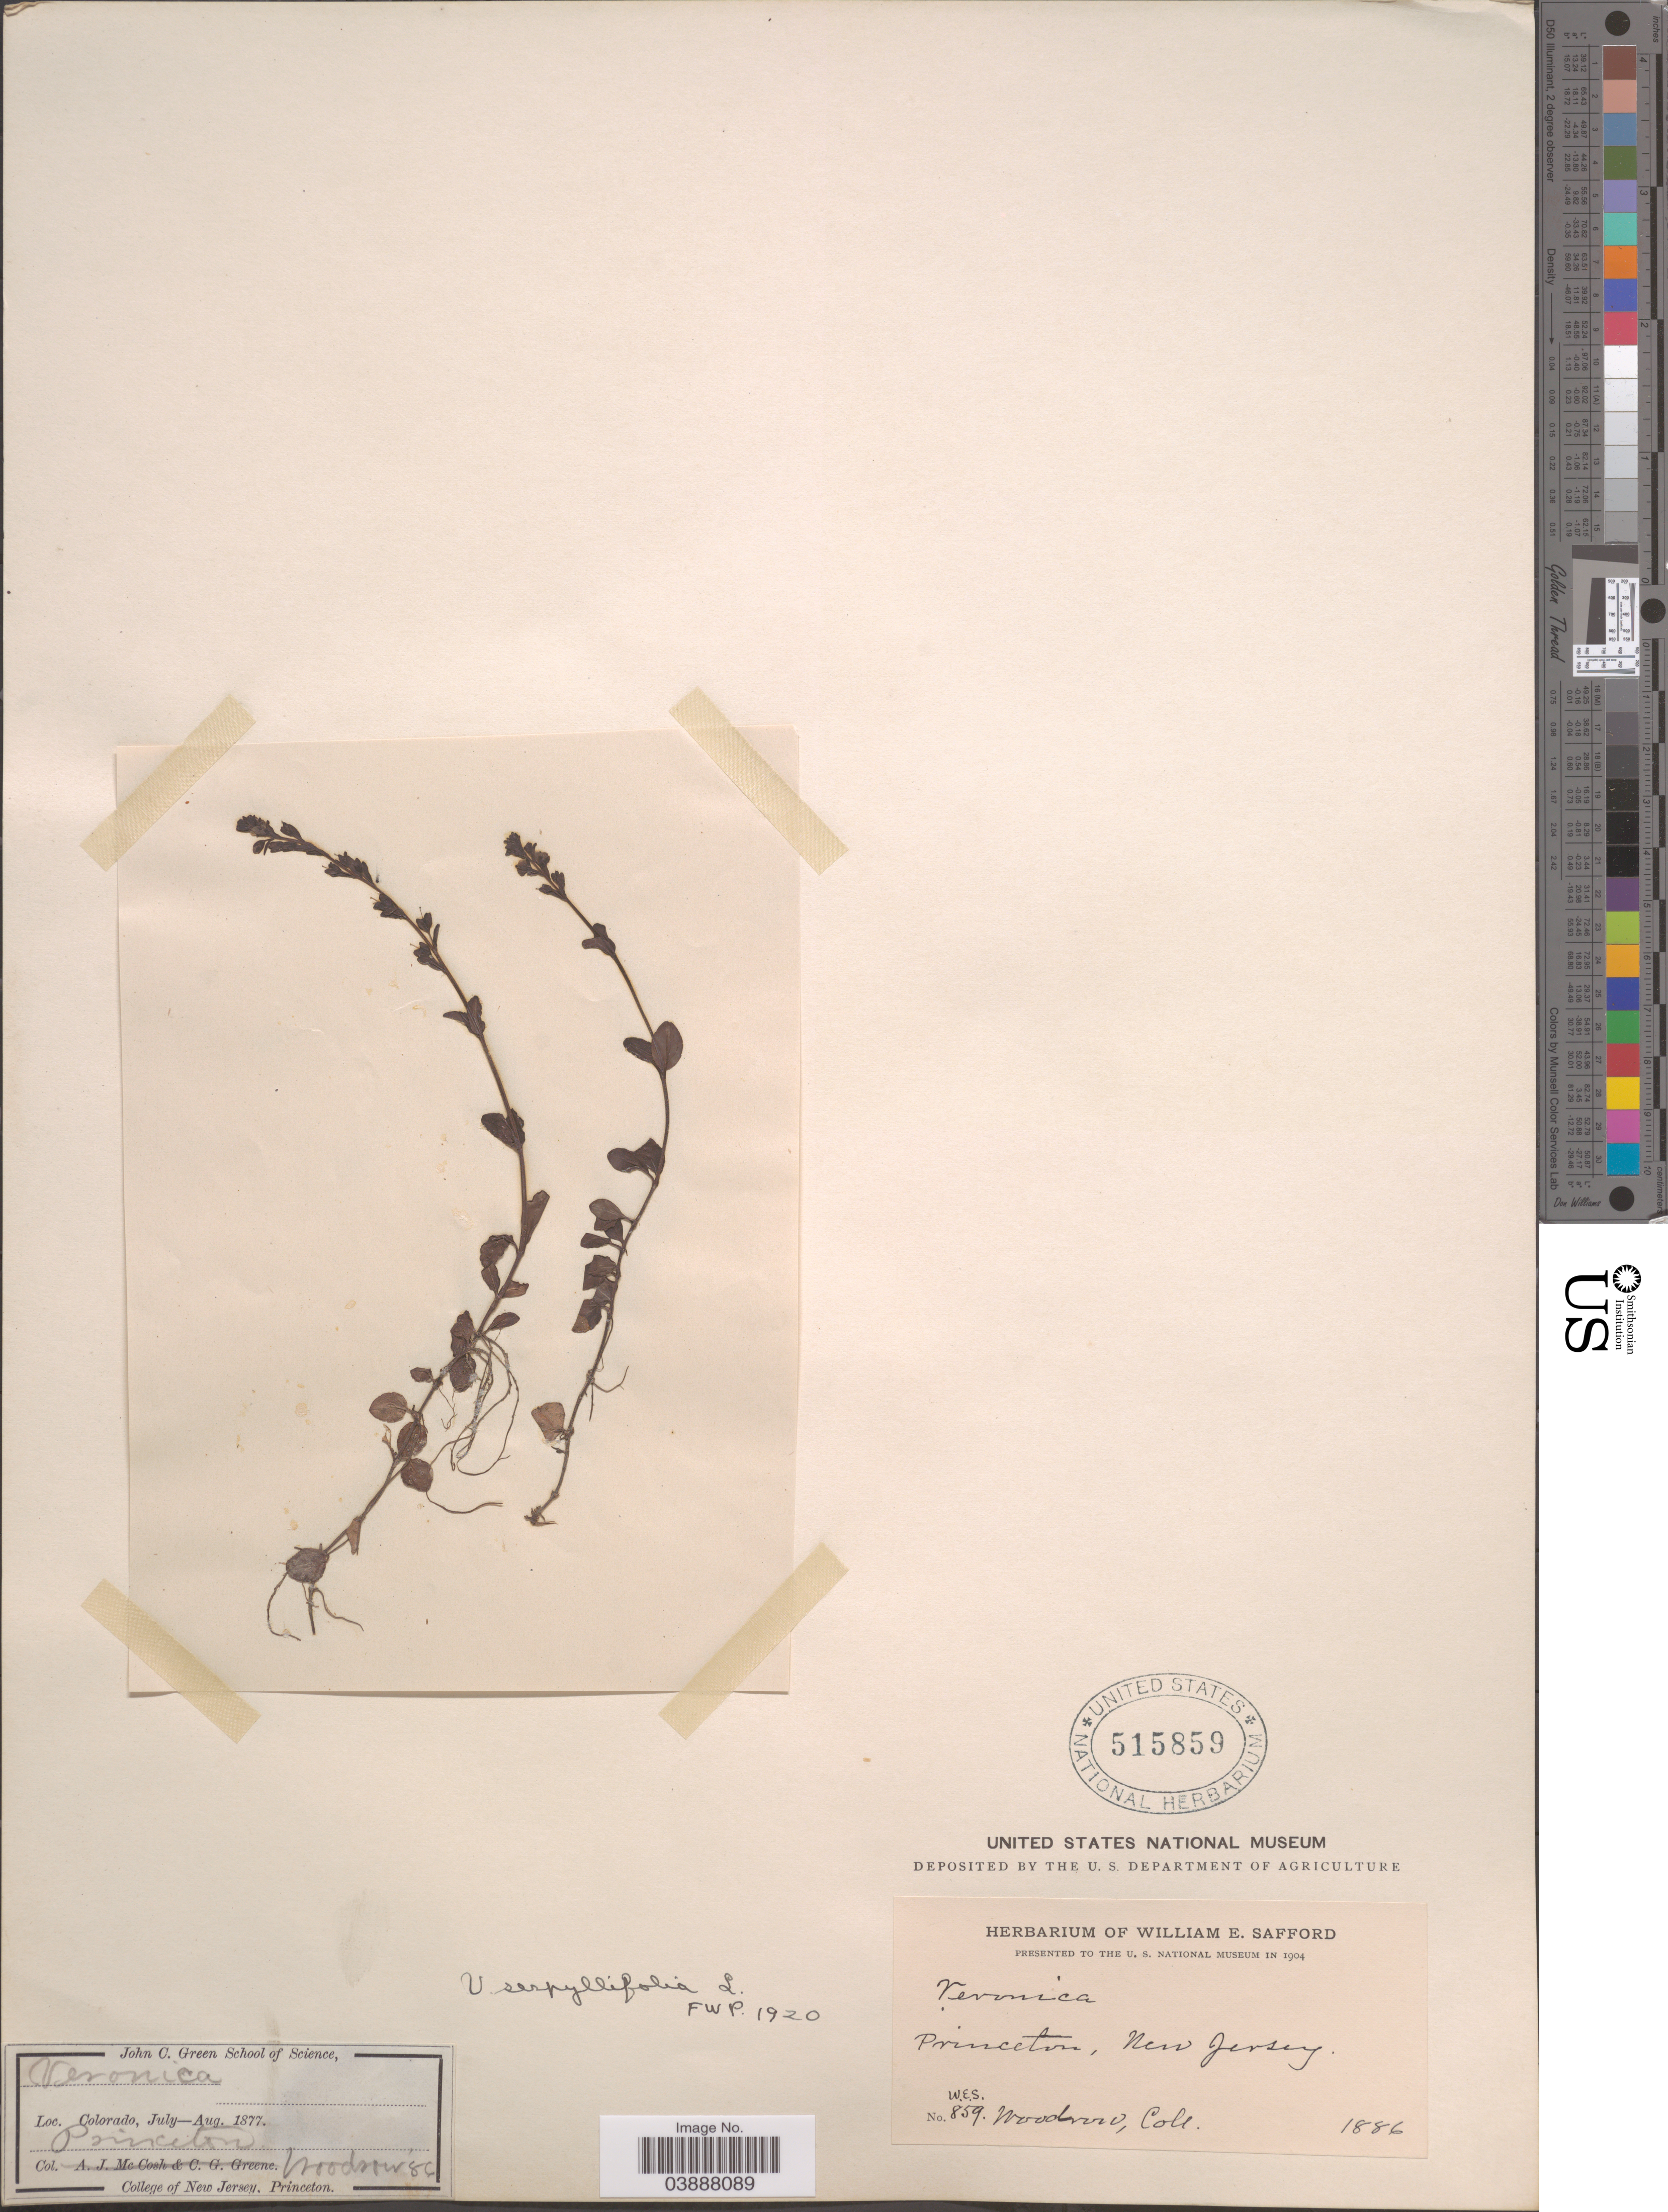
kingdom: Plantae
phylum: Tracheophyta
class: Magnoliopsida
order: Lamiales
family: Plantaginaceae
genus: Veronica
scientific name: Veronica serpyllifolia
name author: L.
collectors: -. Woodrow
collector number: WES859?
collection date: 1886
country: United States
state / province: New Jersey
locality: Princeton.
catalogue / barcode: US 515859